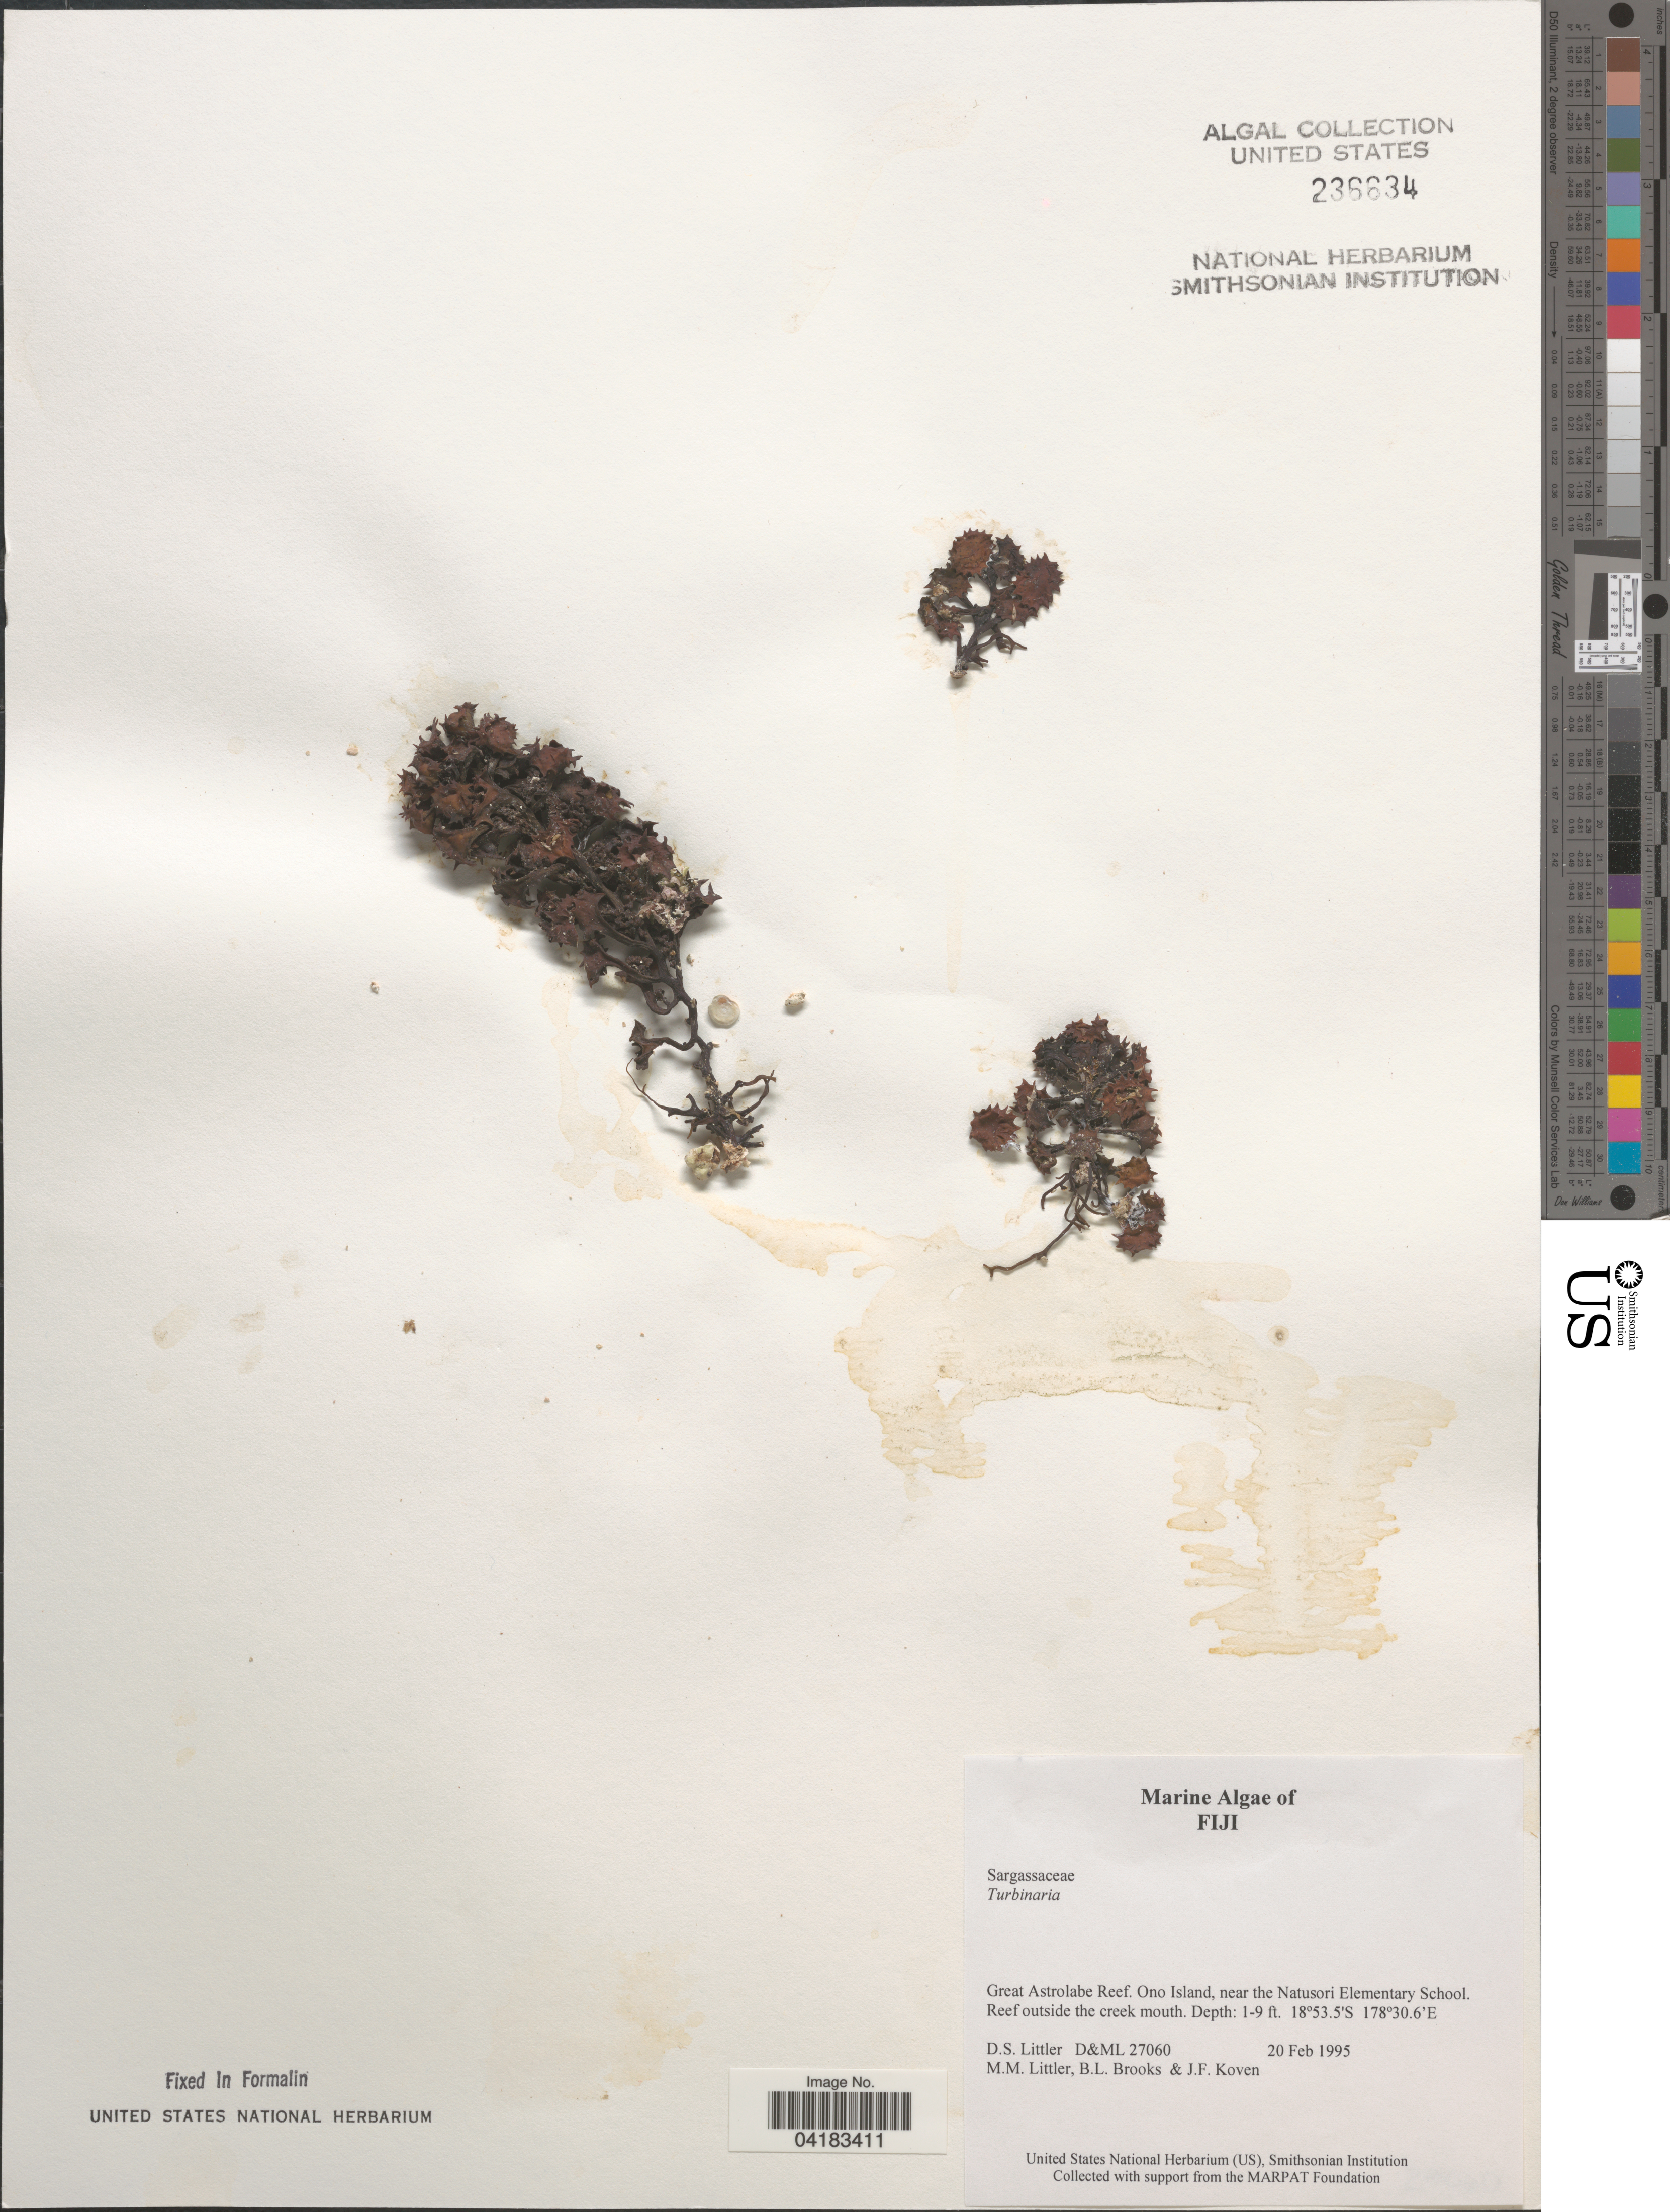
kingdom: Chromista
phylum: Ochrophyta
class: Phaeophyceae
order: Fucales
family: Sargassaceae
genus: Turbinaria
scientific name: Turbinaria sp.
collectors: D. S. Littler, B. Brooks & J. Koven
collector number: D&ML27060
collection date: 1995-02-20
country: Fiji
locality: South Pacific. Great Astrolabe Reef. Ono Island, near the Natusori Elementary School. Reef outside the creek mouth.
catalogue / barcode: US 236634